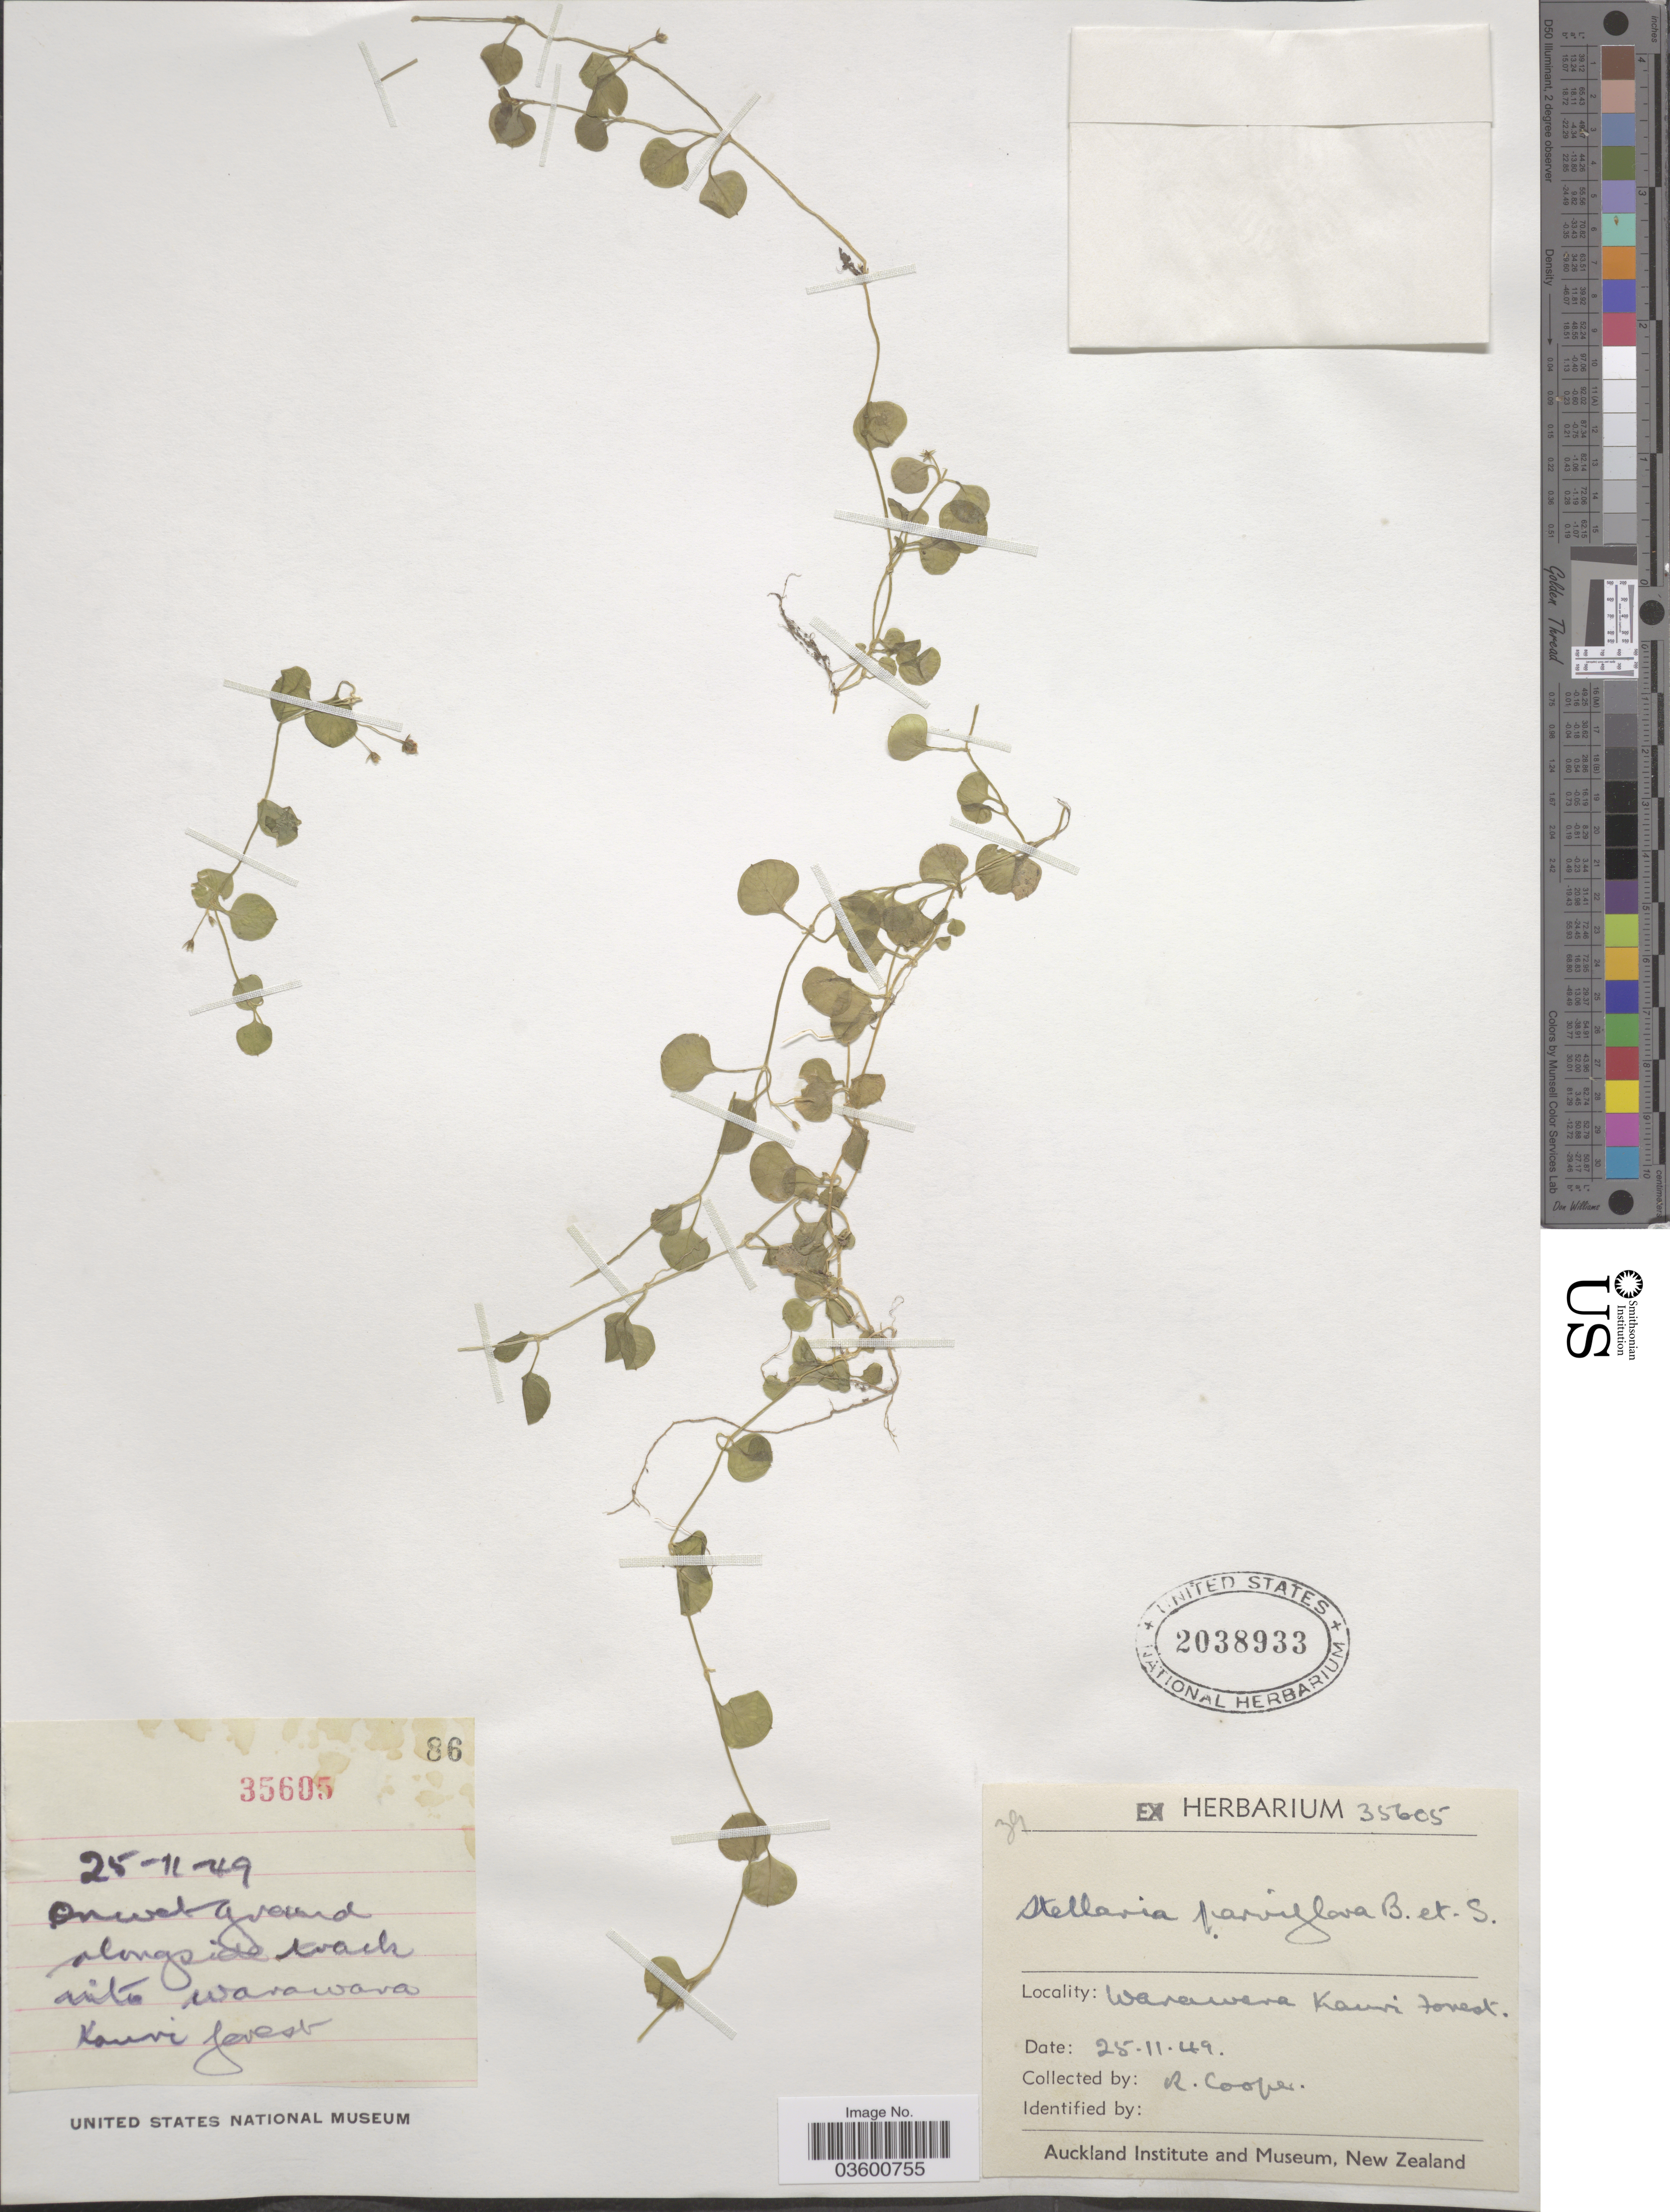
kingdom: Plantae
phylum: Tracheophyta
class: Magnoliopsida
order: Caryophyllales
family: Caryophyllaceae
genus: Stellaria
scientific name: Stellaria parviflora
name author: Banks & Sol. ex Hook. f.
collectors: R. Cooper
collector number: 35605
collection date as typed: Transcribed d/m/y: 25/11/49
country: New Zealand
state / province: Auckland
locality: Warawara Kauri forest.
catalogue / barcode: US 2038933